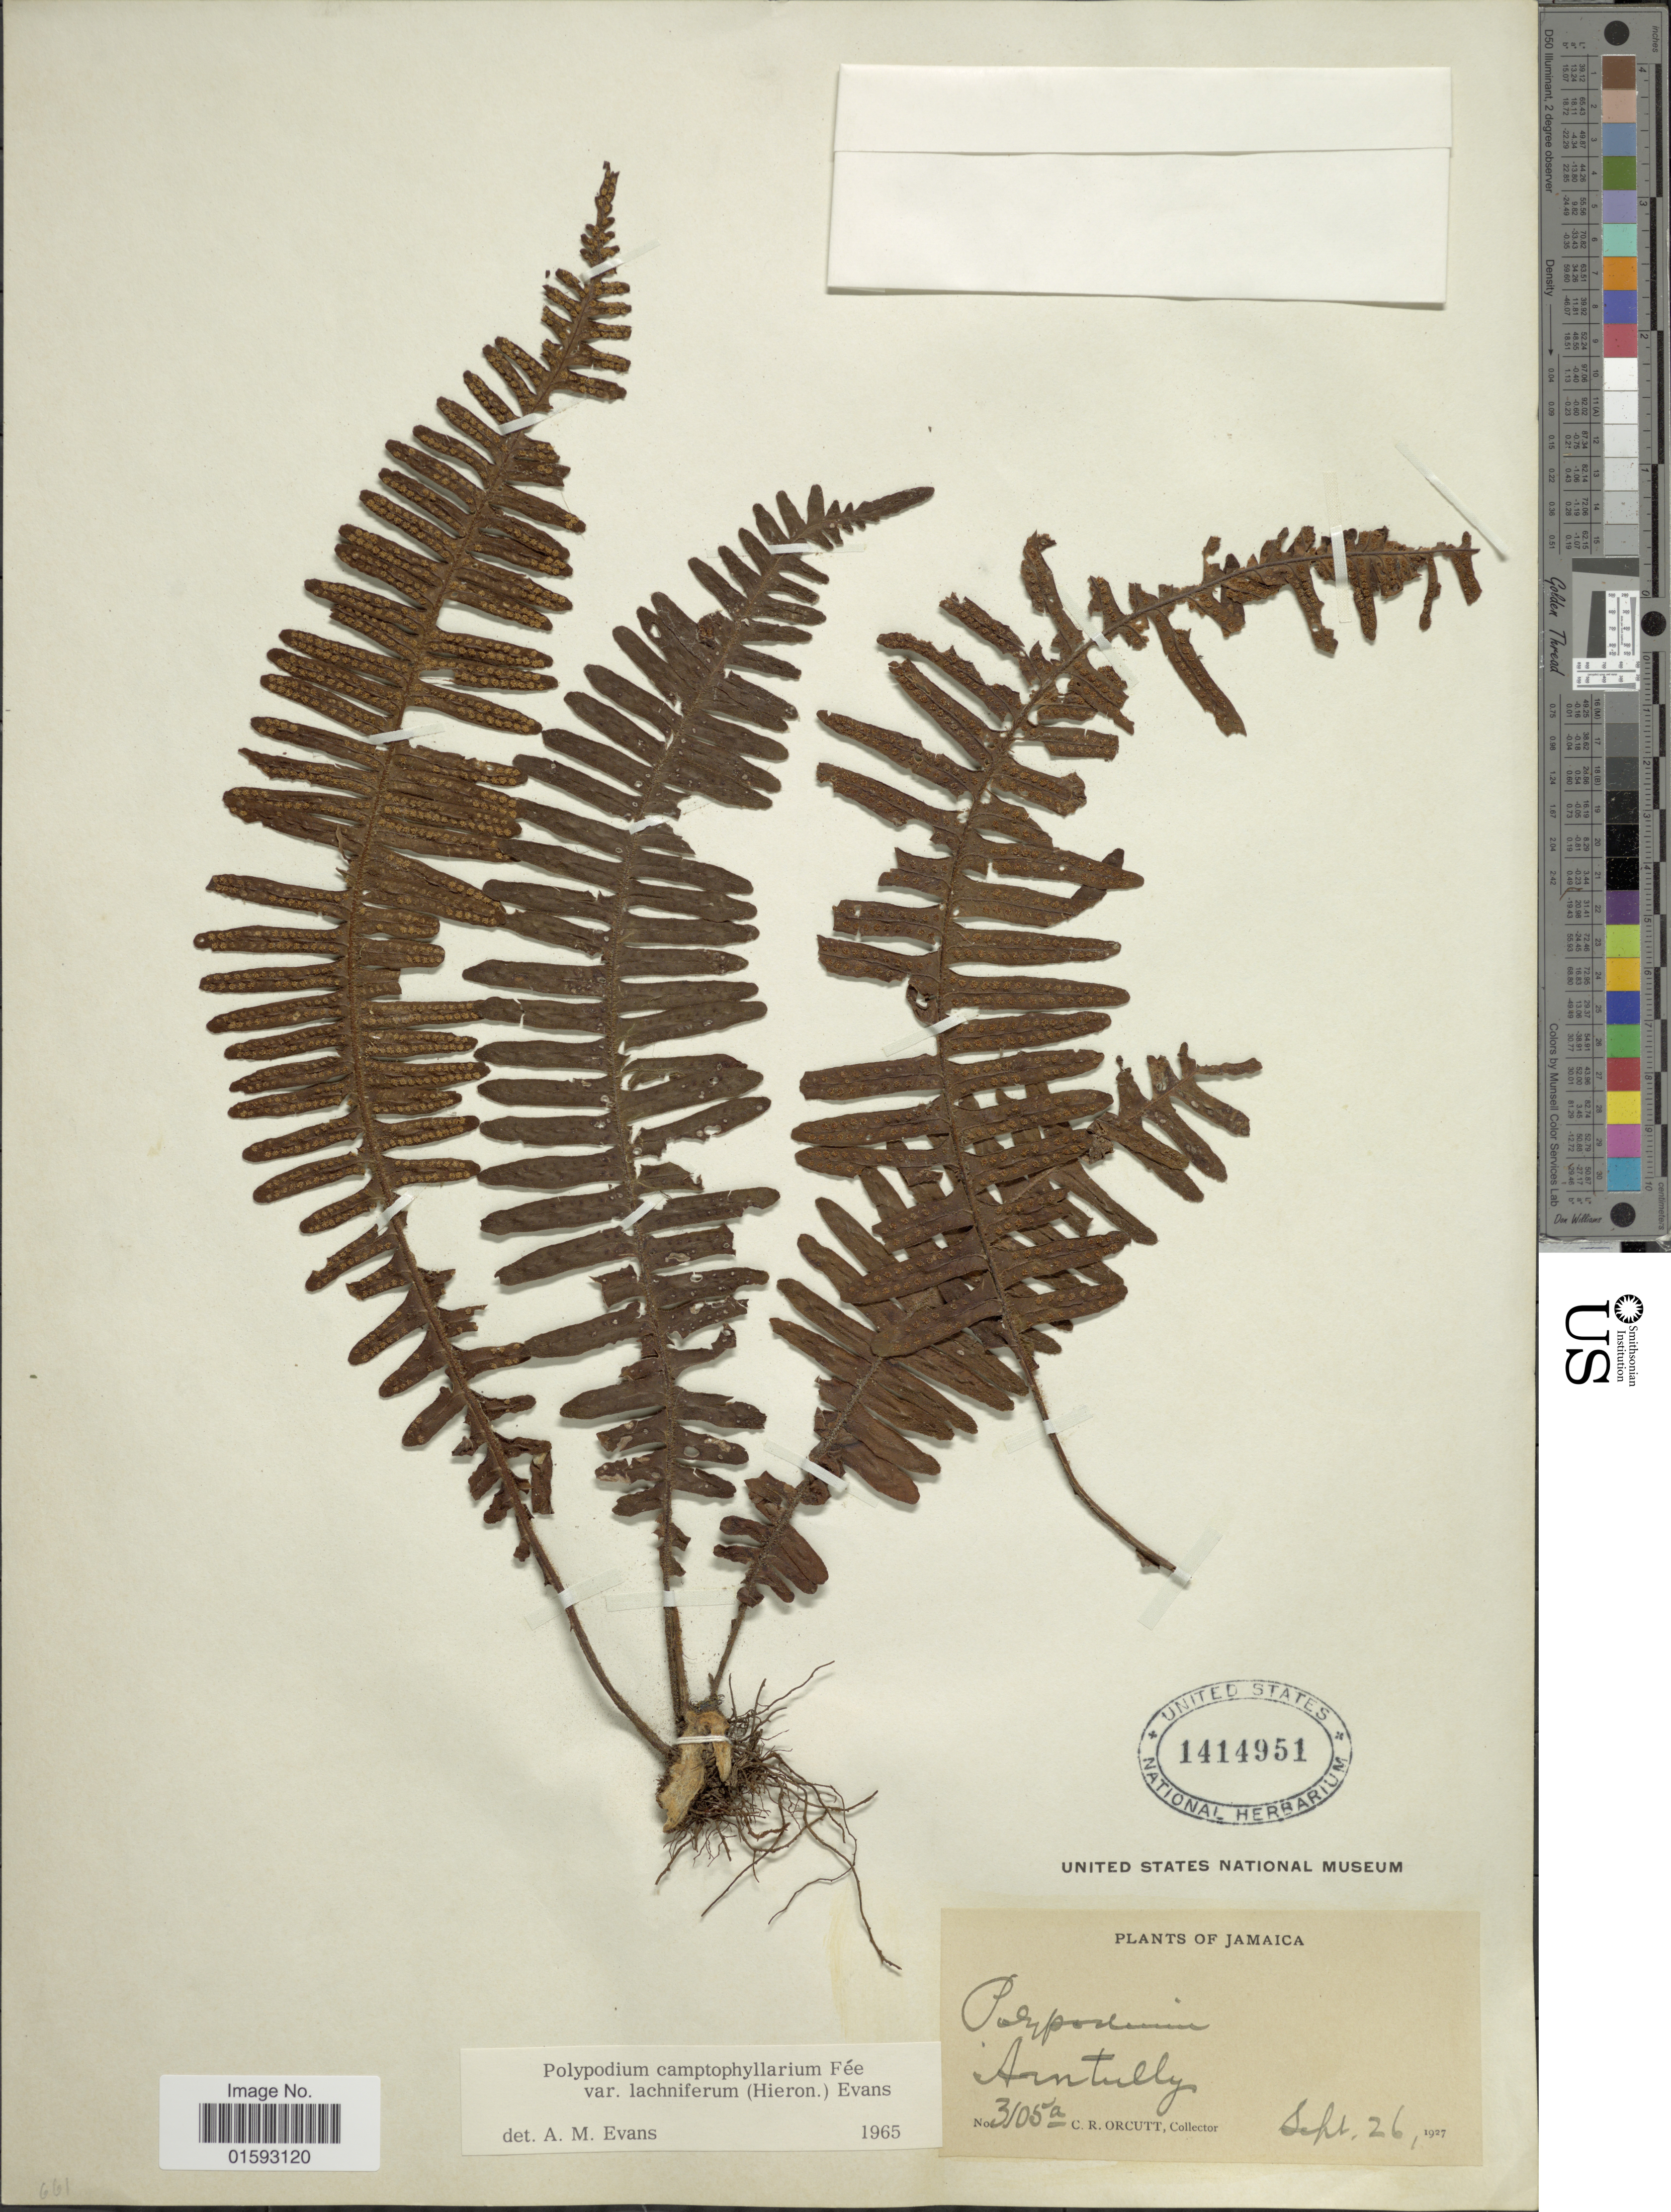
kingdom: Plantae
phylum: Tracheophyta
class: Polypodiopsida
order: Polypodiales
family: Polypodiaceae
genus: Pecluma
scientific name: Pecluma camptophyllaria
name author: (Fée) M.G. Price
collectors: C. R. Orcutt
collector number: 3105s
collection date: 1927-09-26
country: Jamaica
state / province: Saint Thomas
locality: Arntully [Arntally]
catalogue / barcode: US 1414951